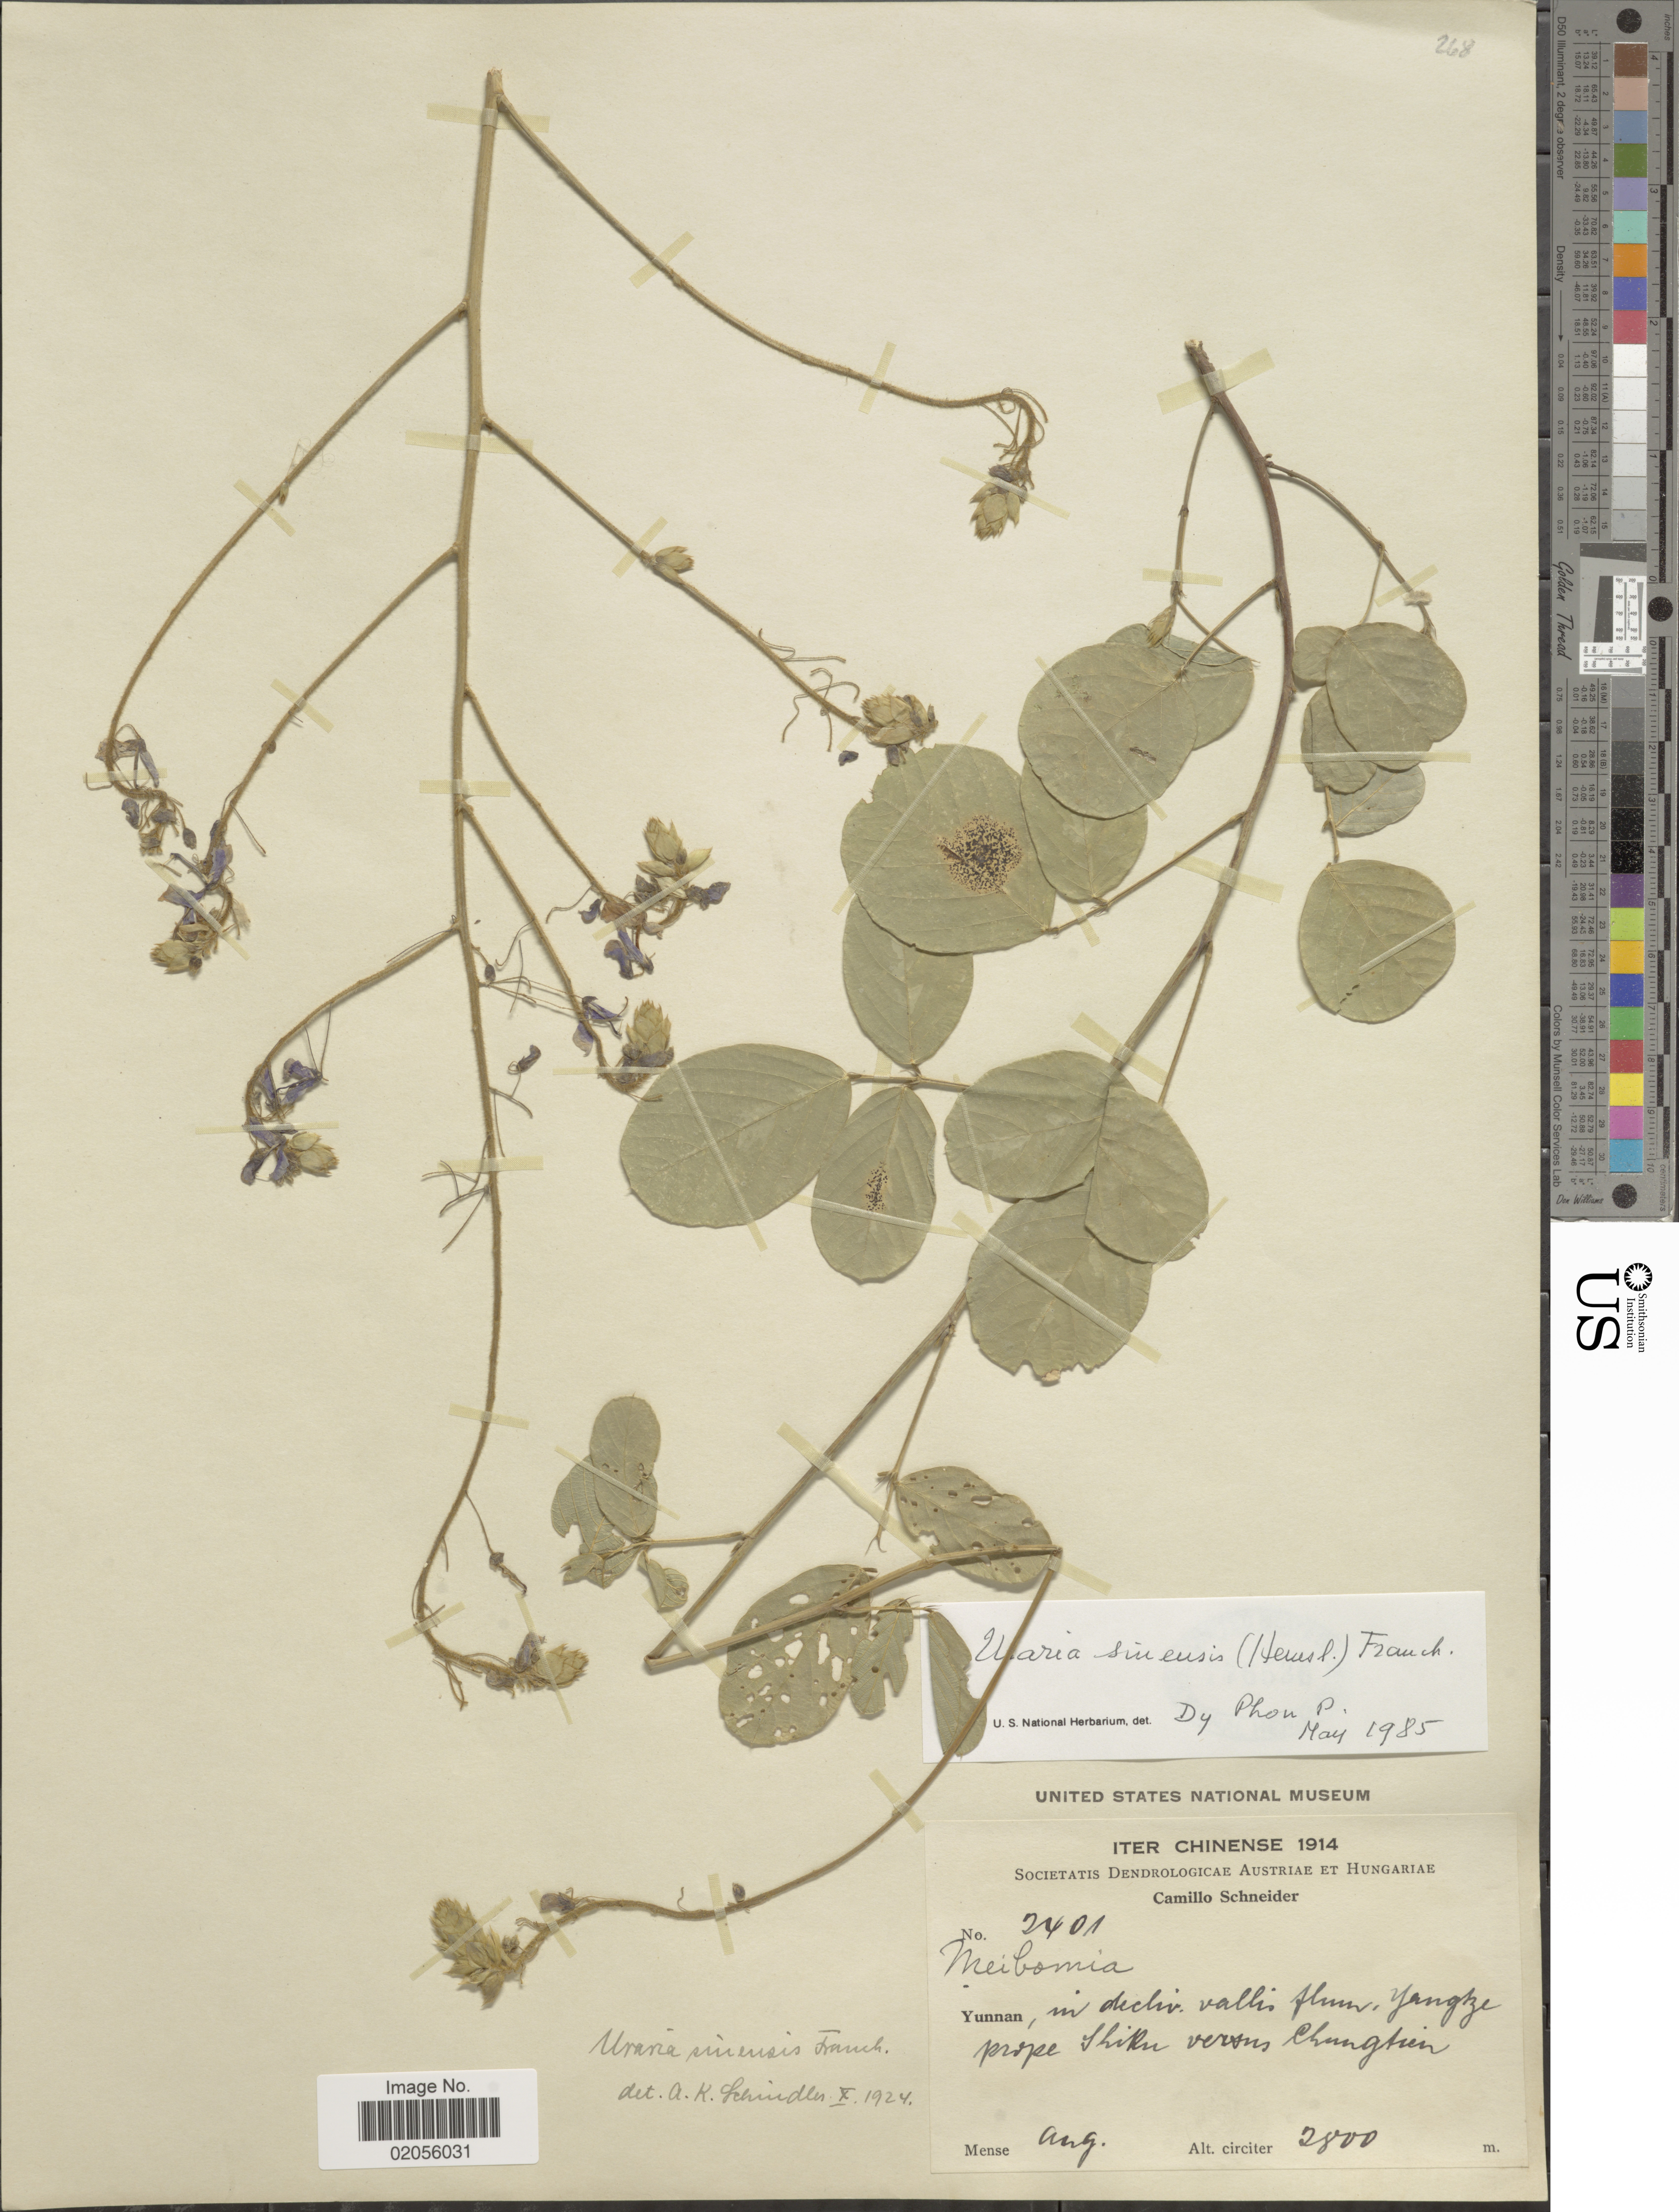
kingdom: Plantae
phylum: Tracheophyta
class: Magnoliopsida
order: Fabales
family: Fabaceae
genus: Uraria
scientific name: Uraria sinensis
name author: (J.H. Hemsl.) Franch.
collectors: C. K. Schneider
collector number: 2401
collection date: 1914-08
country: China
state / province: Yunnan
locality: Yangtze prope Shiku versus Chungtien [interpreted]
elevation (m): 2800